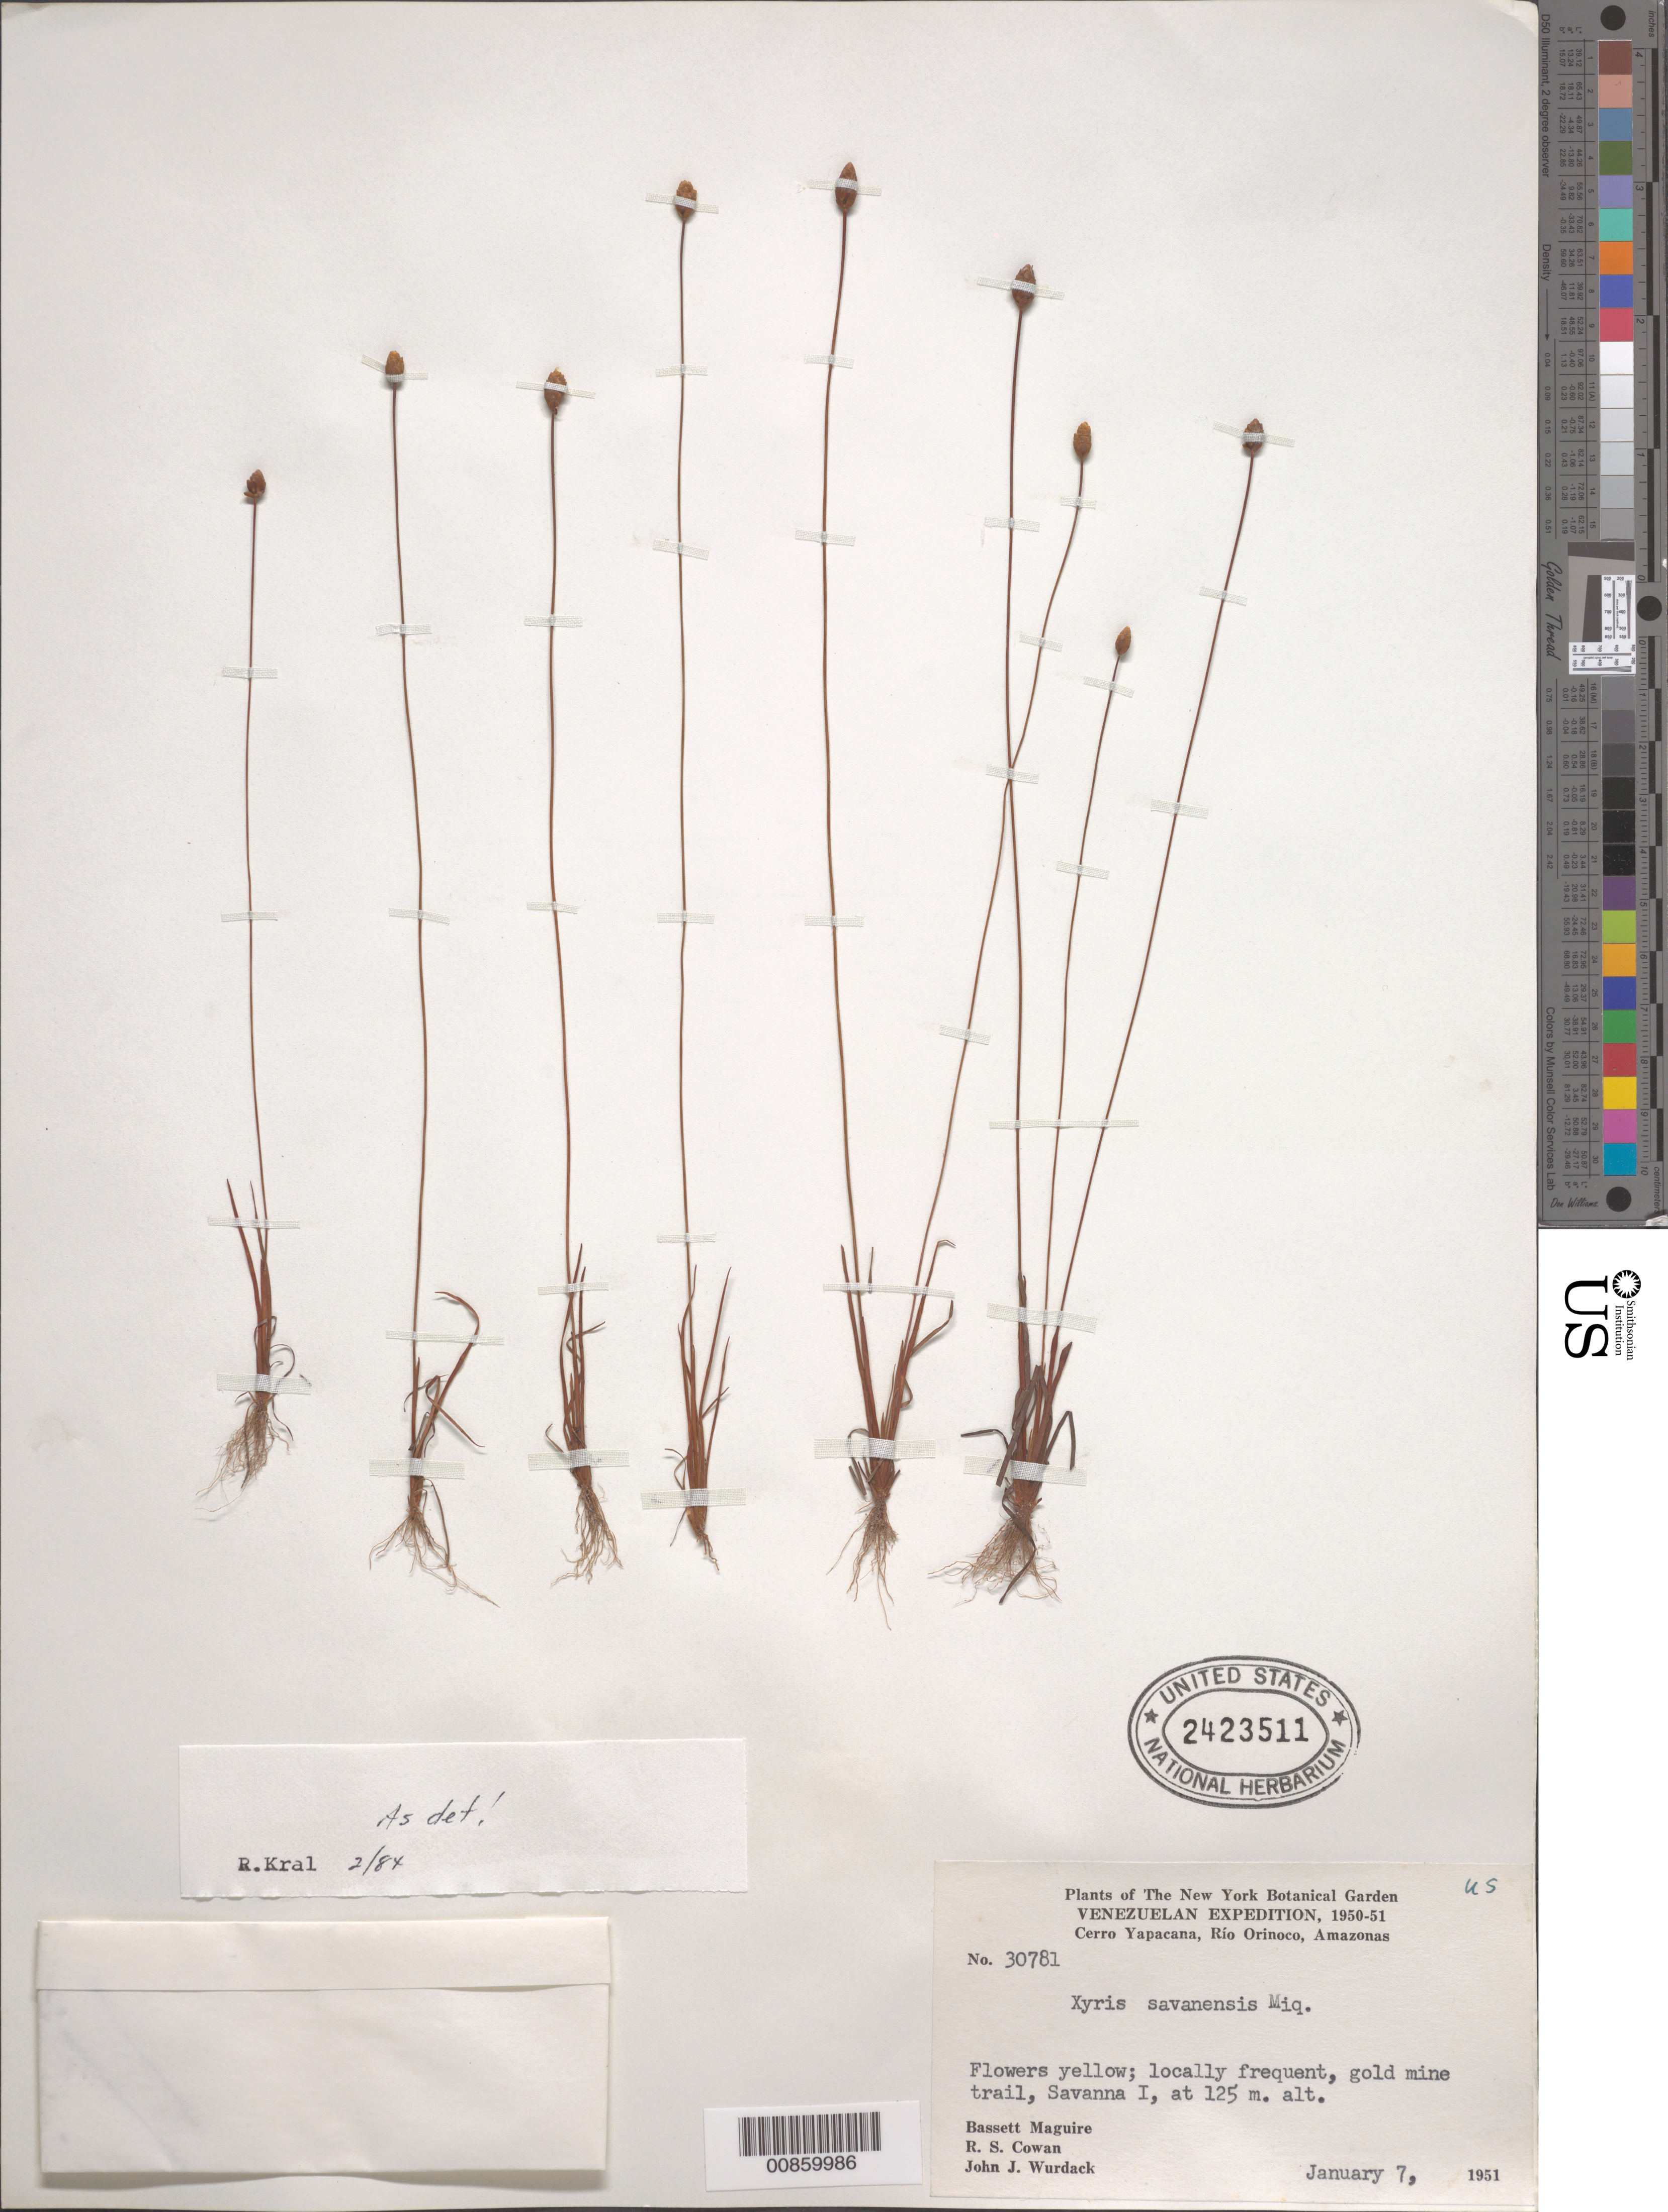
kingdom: Plantae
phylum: Tracheophyta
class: Liliopsida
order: Poales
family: Xyridaceae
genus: Xyris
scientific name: Xyris savanensis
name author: Miq.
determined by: Kral, Robert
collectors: B. Maguire, R. S. Cowan & J. J. Wurdack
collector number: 30781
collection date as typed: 7-Jan-51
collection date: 1951-01-07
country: Venezuela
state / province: Amazonas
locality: Cerro Yapacána, Río Orinoco, gold mine trail, Savanna I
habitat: Savanna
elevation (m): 125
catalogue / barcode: US 2423511